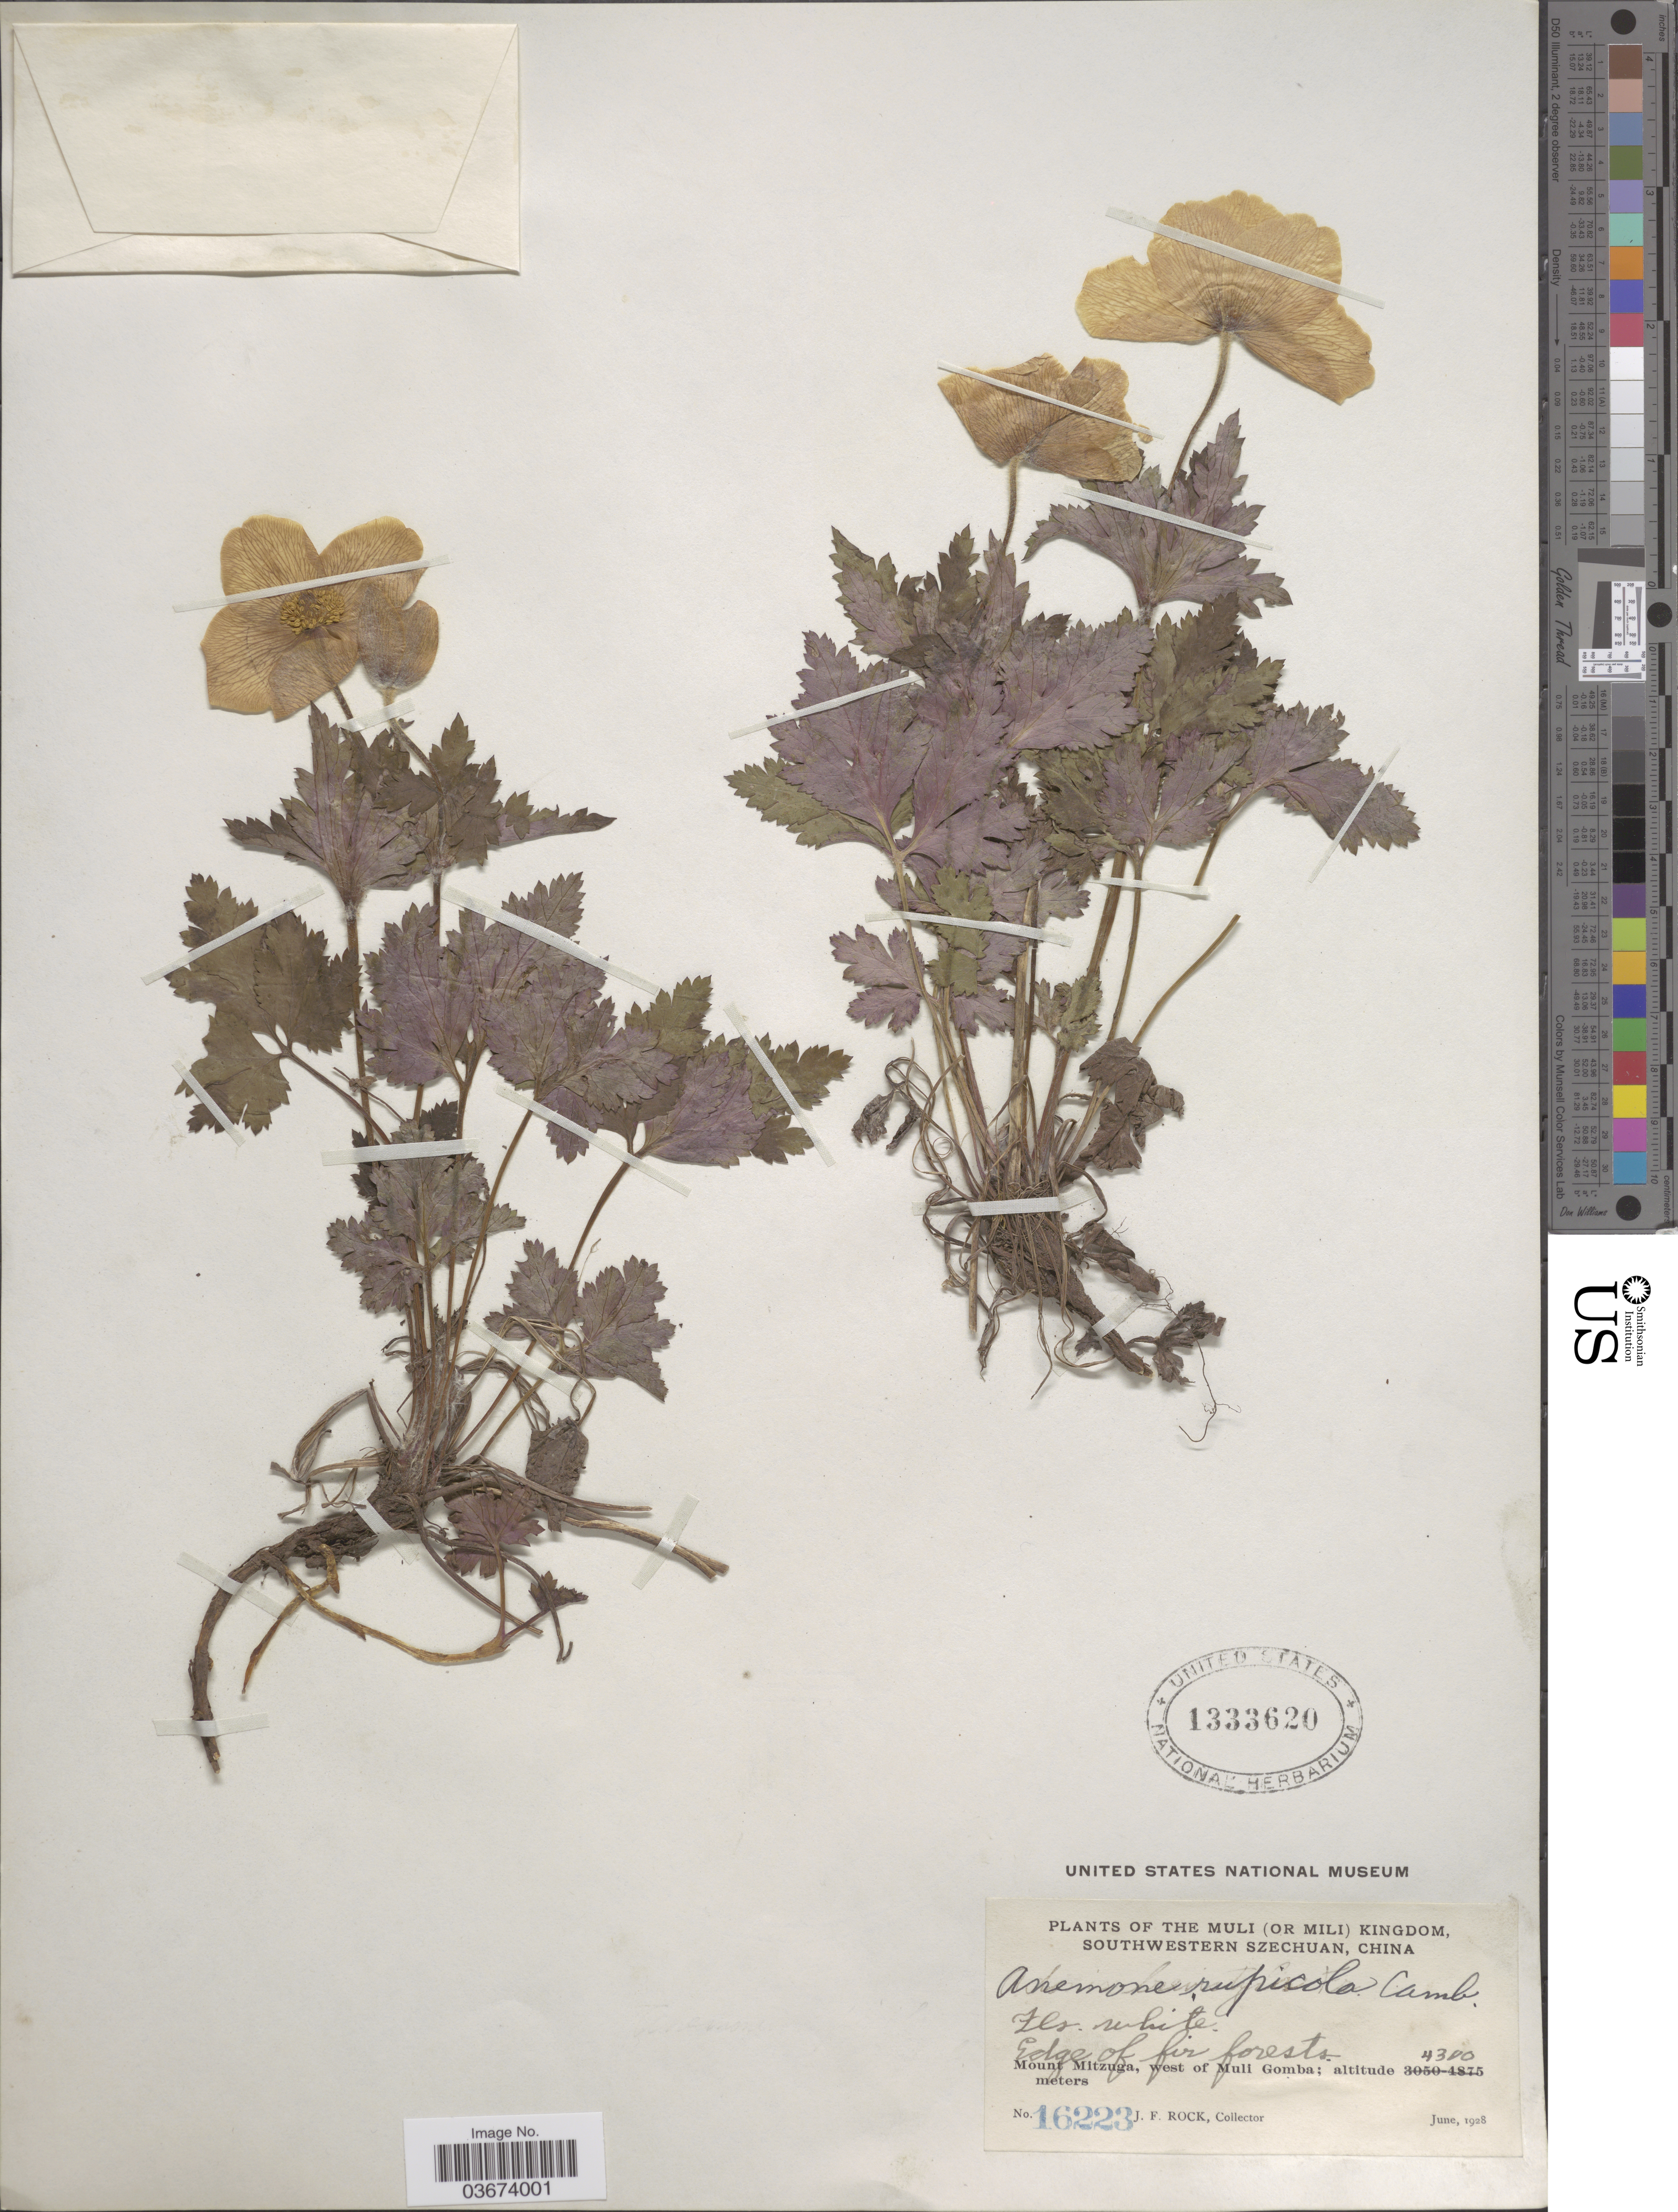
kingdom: Plantae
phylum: Tracheophyta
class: Magnoliopsida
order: Ranunculales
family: Ranunculaceae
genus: Anemone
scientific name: Anemone rupicola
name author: Cambess.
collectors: J. Rock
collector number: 16223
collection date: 1928-06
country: China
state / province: Sichuan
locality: The Muli (or Mili) Kingdom, Southwestern Szechuan. Edge of fir forests. Mount Mitzuga, west of Muli Gomba.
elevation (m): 4300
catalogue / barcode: US 1333620